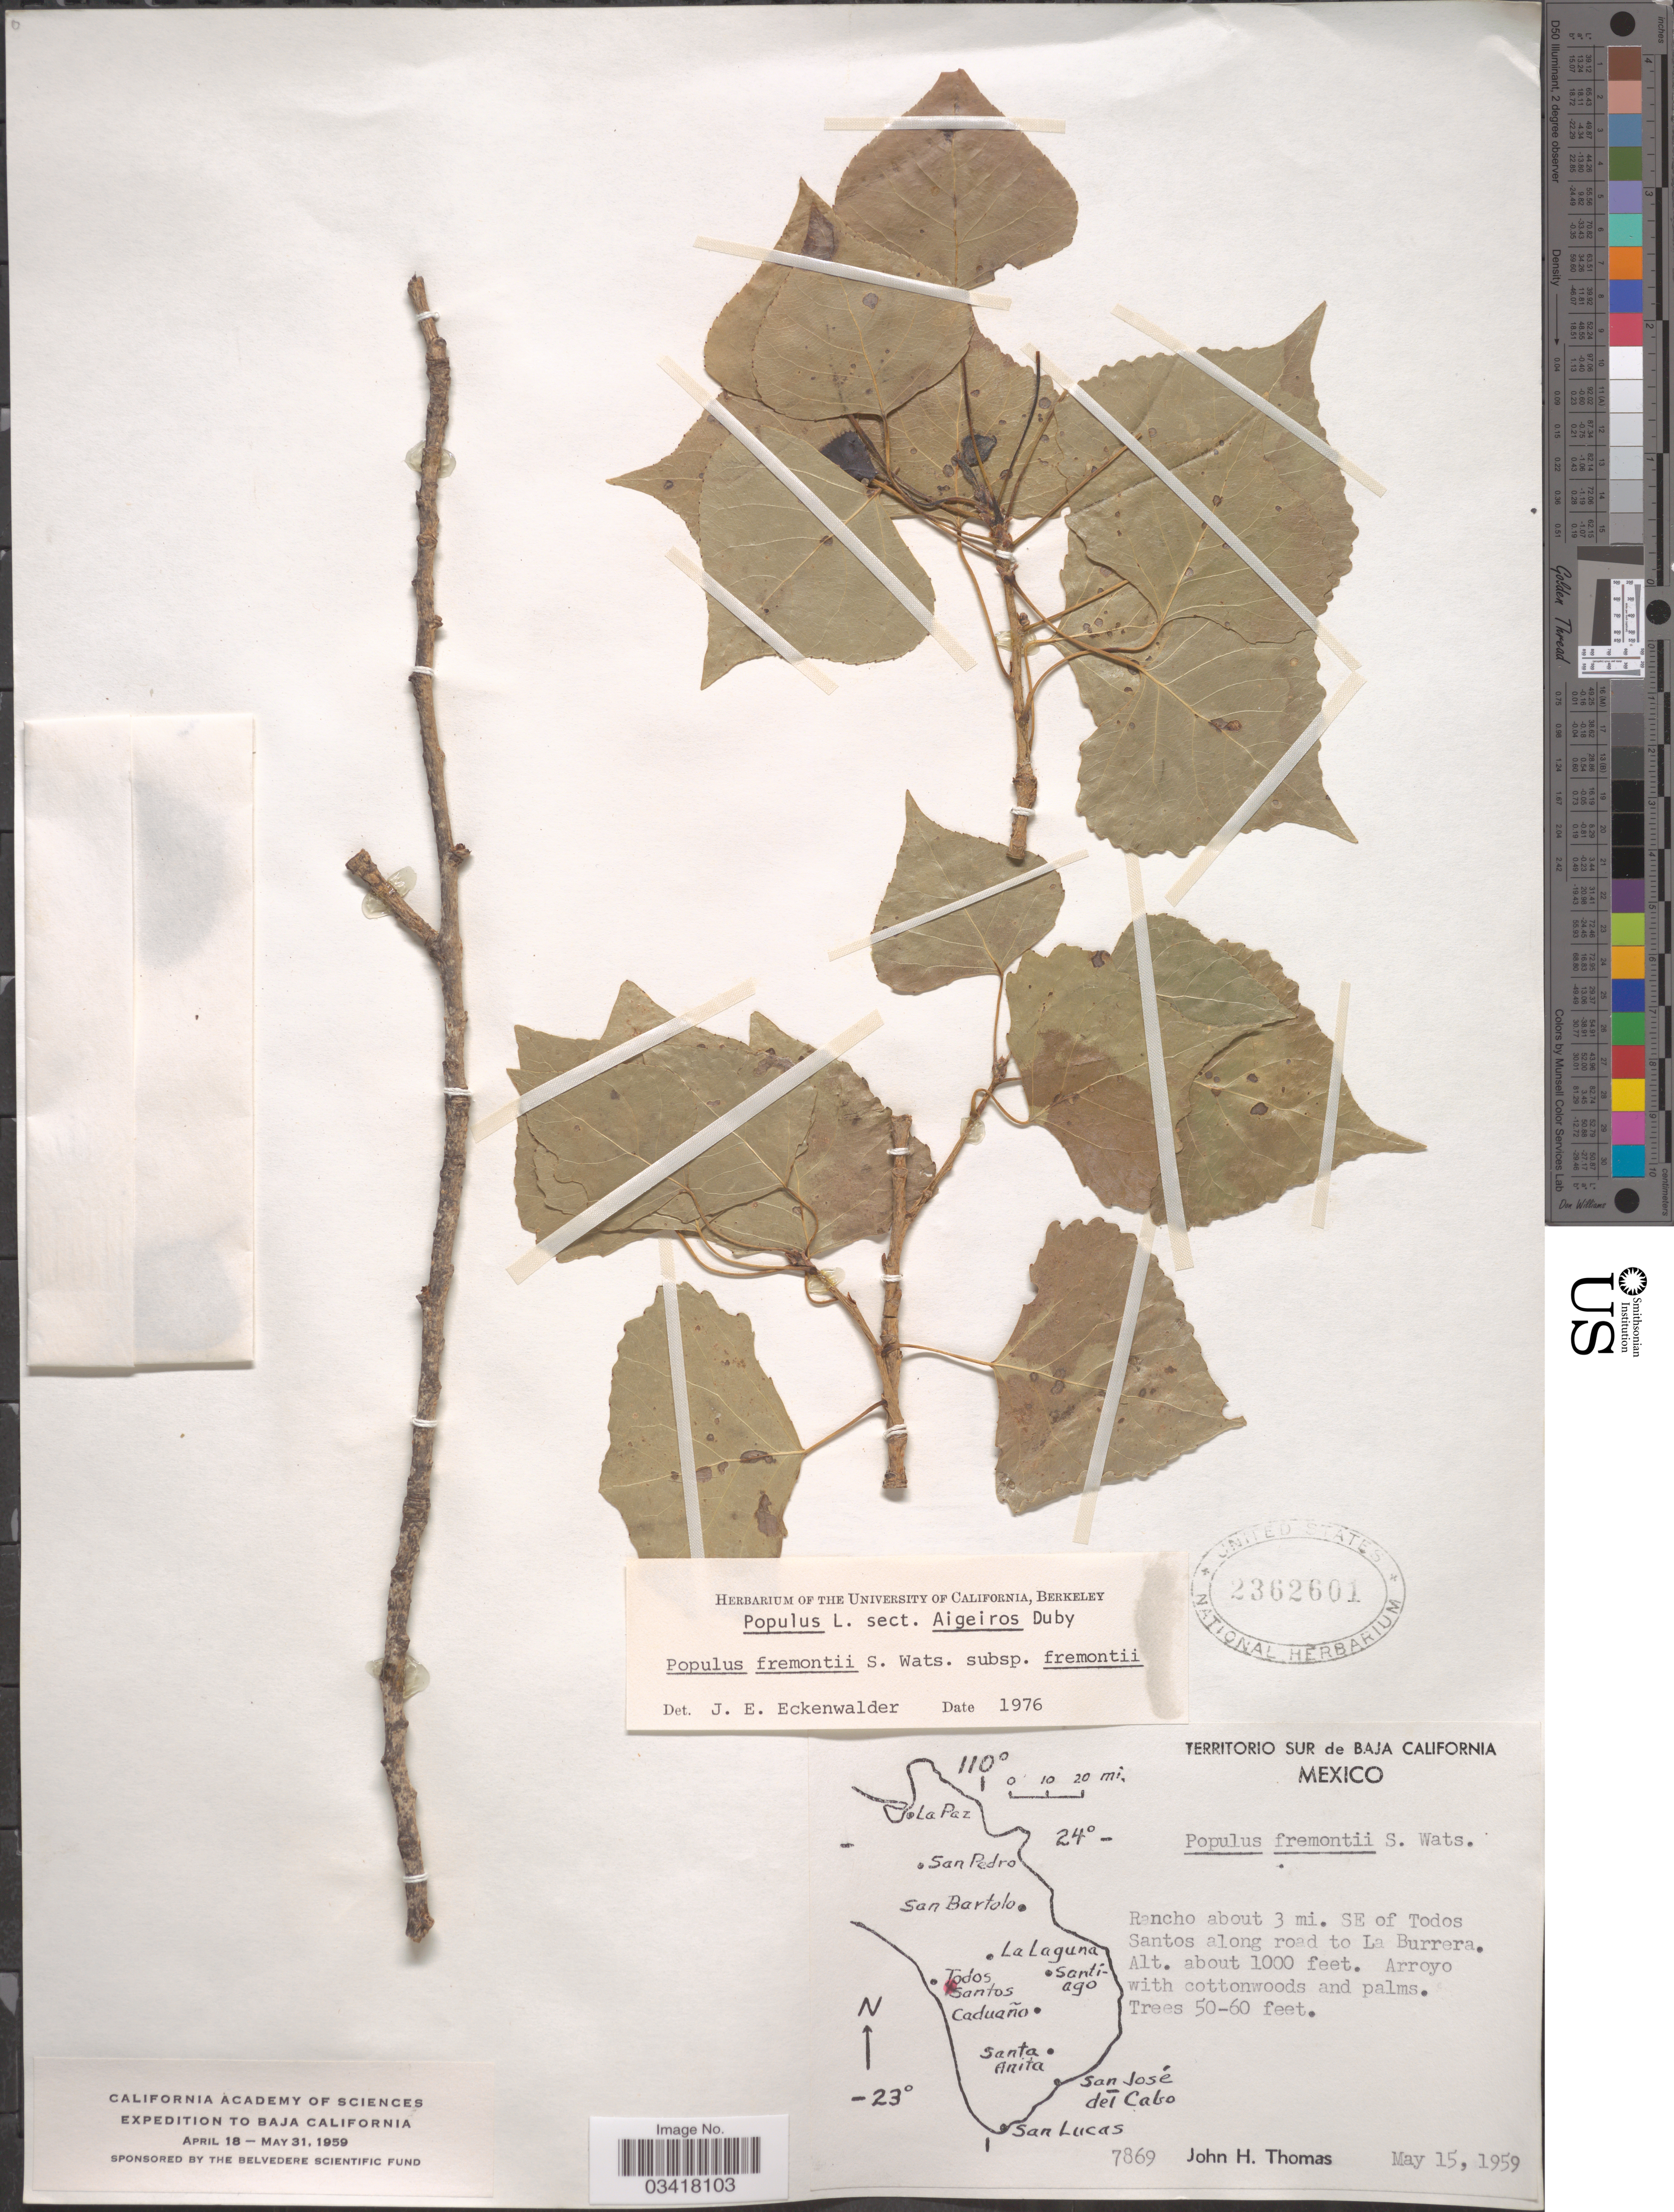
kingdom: Plantae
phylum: Tracheophyta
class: Magnoliopsida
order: Malpighiales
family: Salicaceae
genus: Populus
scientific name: Populus fremontii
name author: S. Watson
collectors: J. H. Thomas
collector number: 7869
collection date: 1959-05-15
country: Mexico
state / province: Baja California Sur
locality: Territorio Sur de Baja California. Rancho about 3 mi. SE of Todos Santos along road to La Burrera.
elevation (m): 305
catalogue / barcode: US 2362601